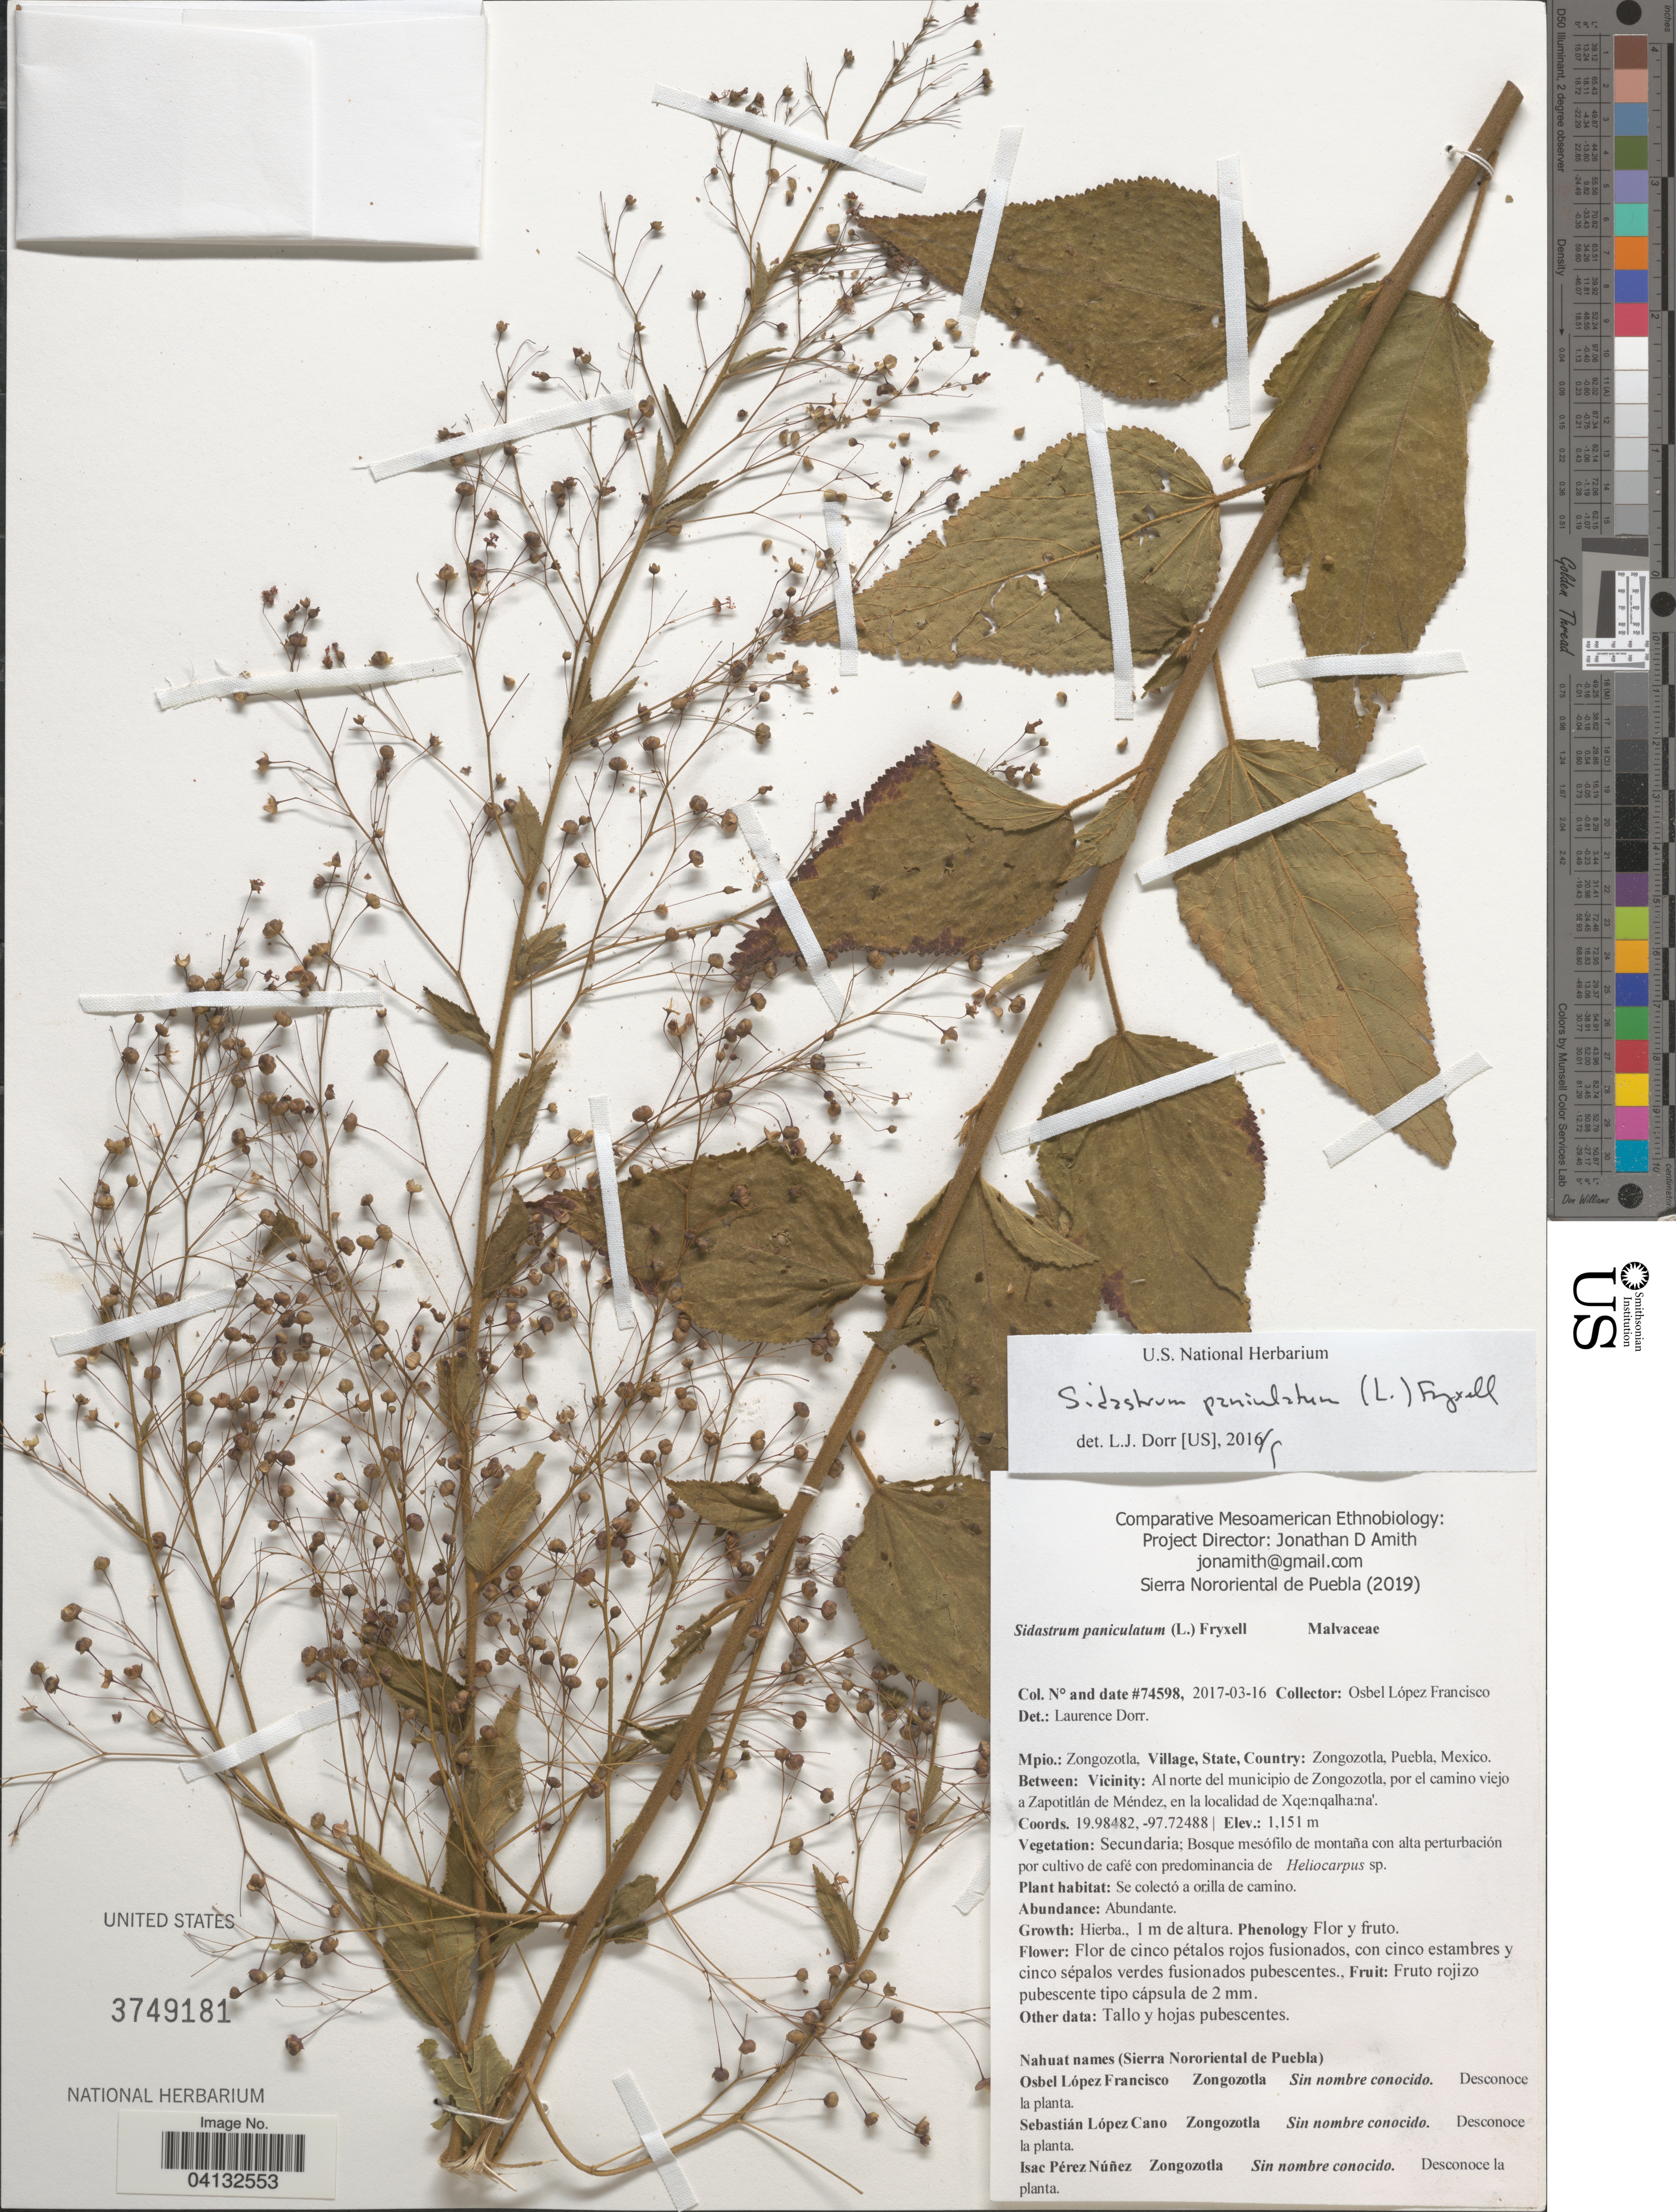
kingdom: Plantae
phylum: Tracheophyta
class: Magnoliopsida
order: Malvales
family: Malvaceae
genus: Sidastrum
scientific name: Sidastrum paniculatum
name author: (L.) Fryxell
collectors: O. Francisco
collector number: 74598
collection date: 2017-03-16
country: Mexico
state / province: Puebla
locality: Mpio.: Zongozotla, Village: Zongozotla. Between: Vicinity: Al norte del municipio de Zongozotla, por el camino viejo a Zapotitlán de Méndez, en la localidad de Xqe:nqalha:na'.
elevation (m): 1151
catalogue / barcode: US 3749181